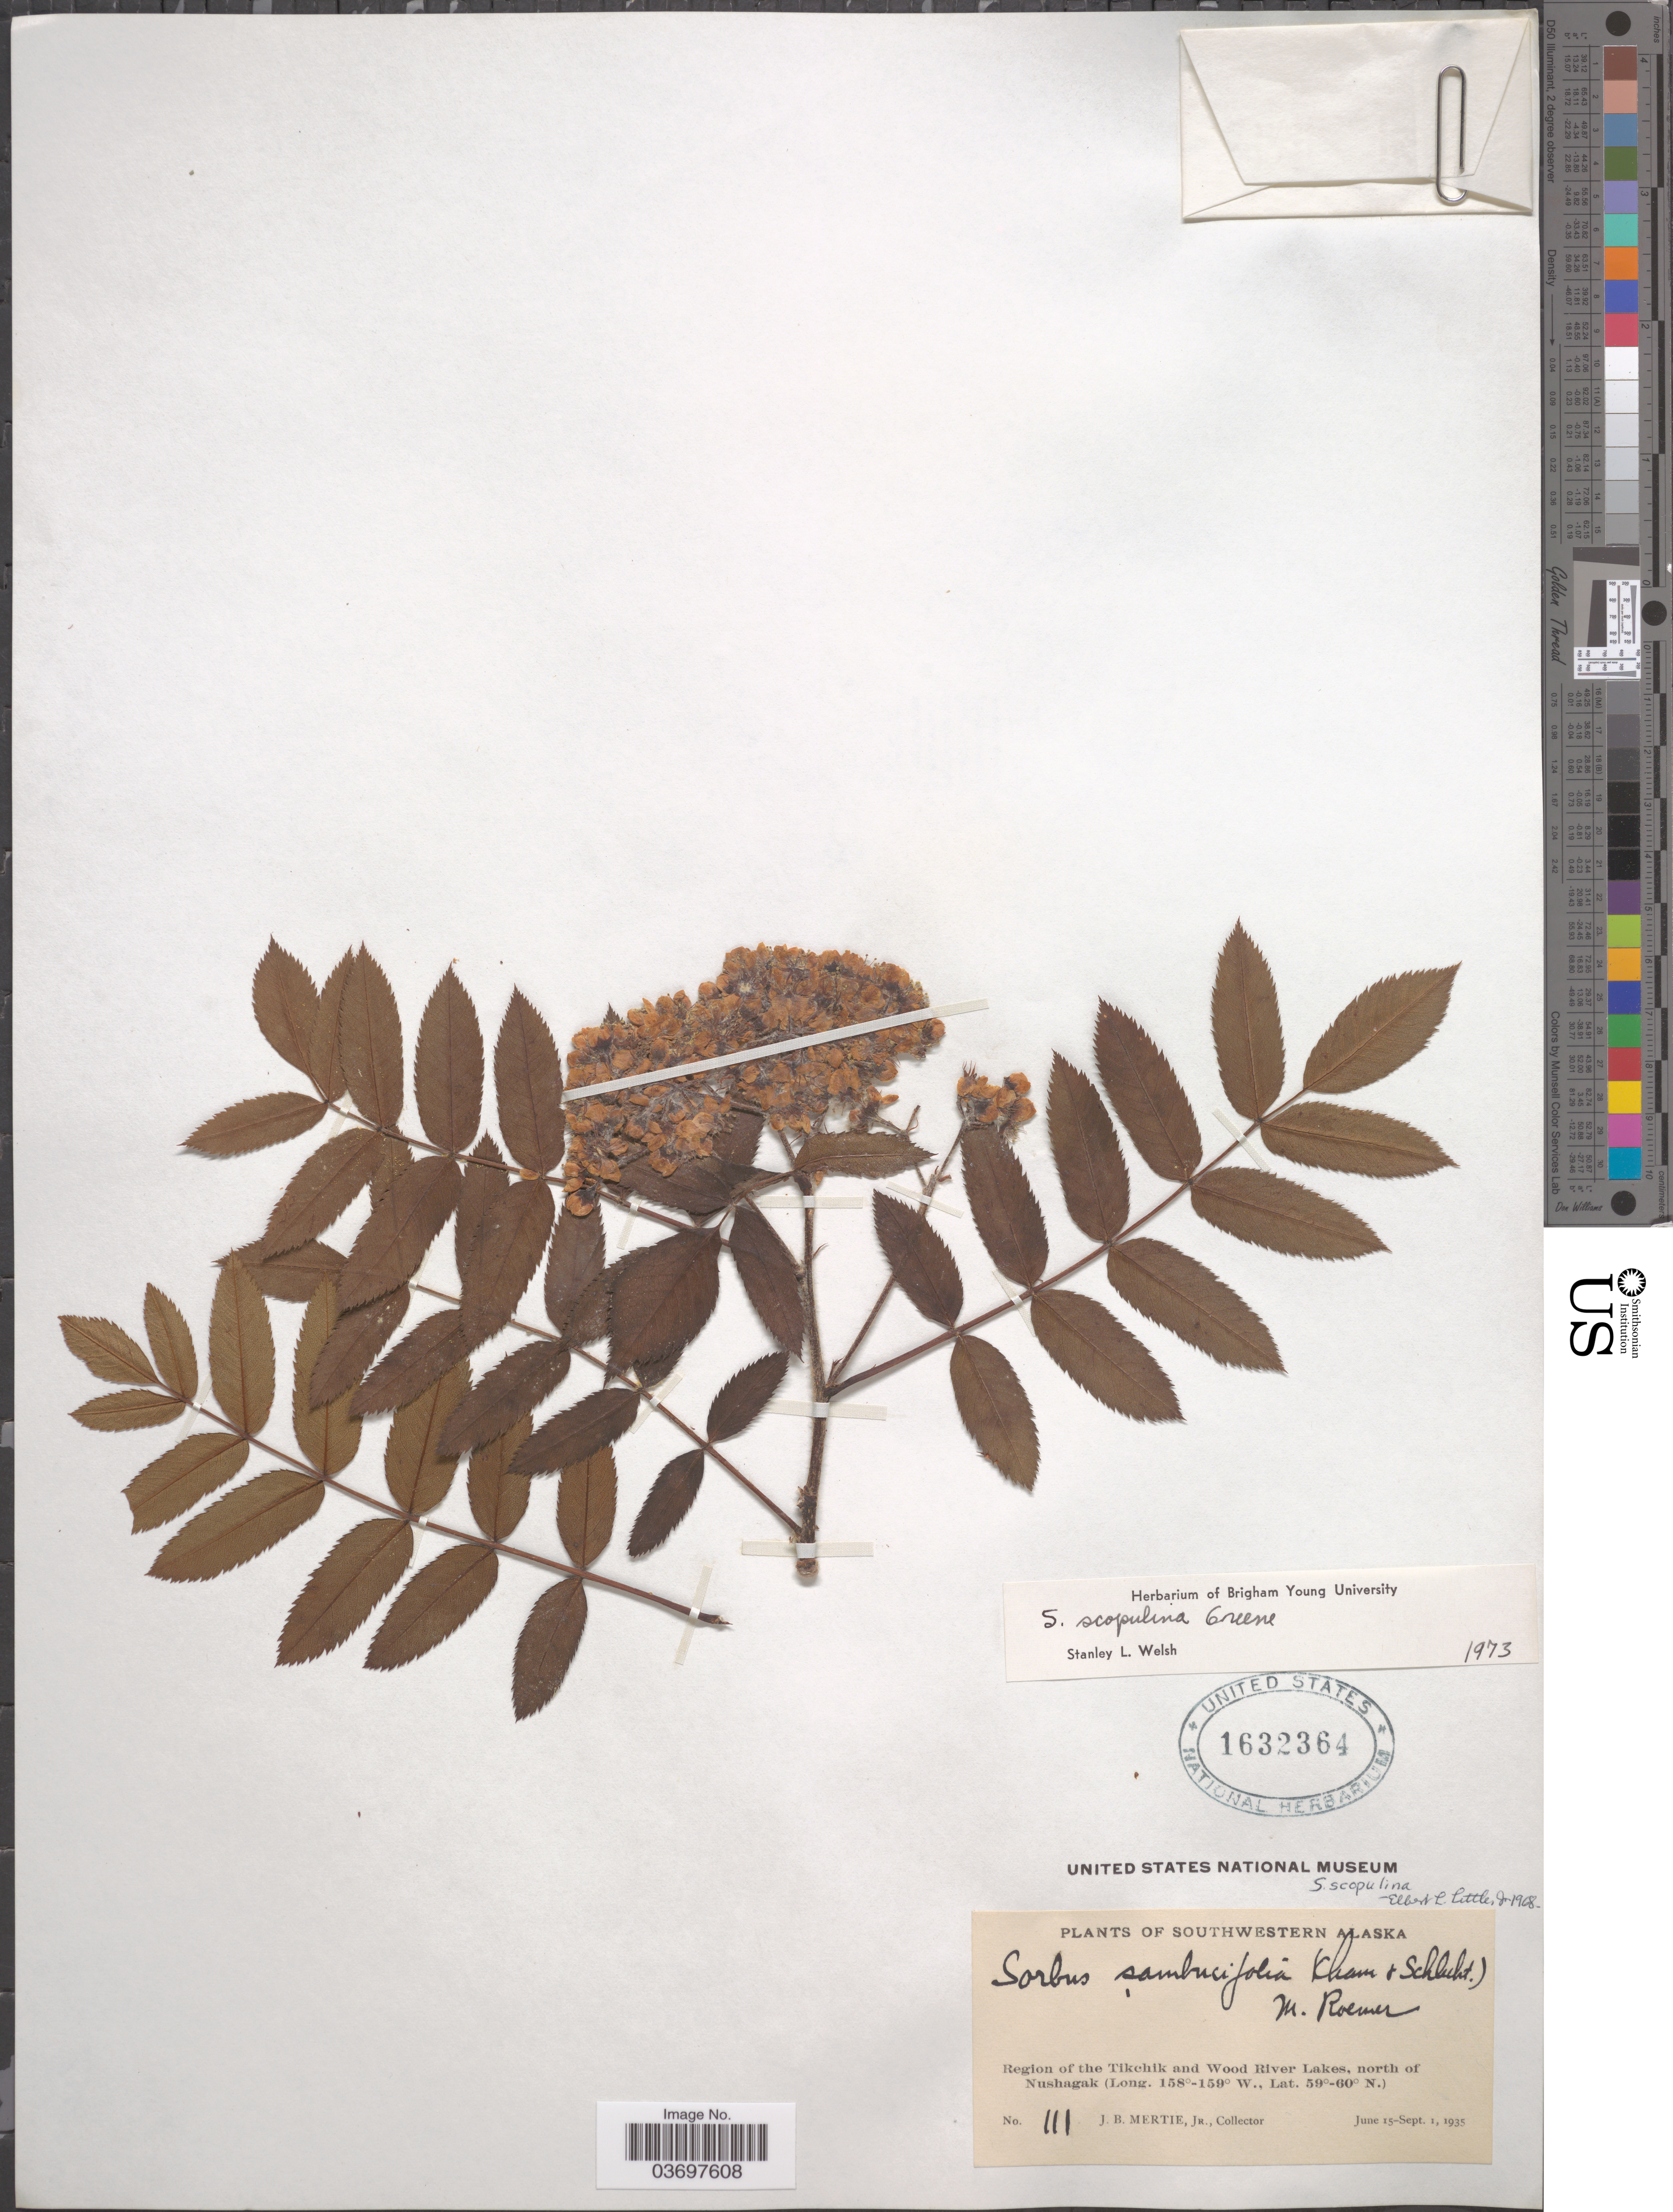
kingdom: Plantae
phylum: Tracheophyta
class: Magnoliopsida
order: Rosales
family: Rosaceae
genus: Sorbus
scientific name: Sorbus scopulina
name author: Greene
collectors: J. Mertie Jr.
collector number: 111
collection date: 1935-06-15/1935-09-01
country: United States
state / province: Alaska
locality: Southwestern Alaska. Region of the Tikchik and Wood River Lakes, north of Nushagak.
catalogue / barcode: US 1632364